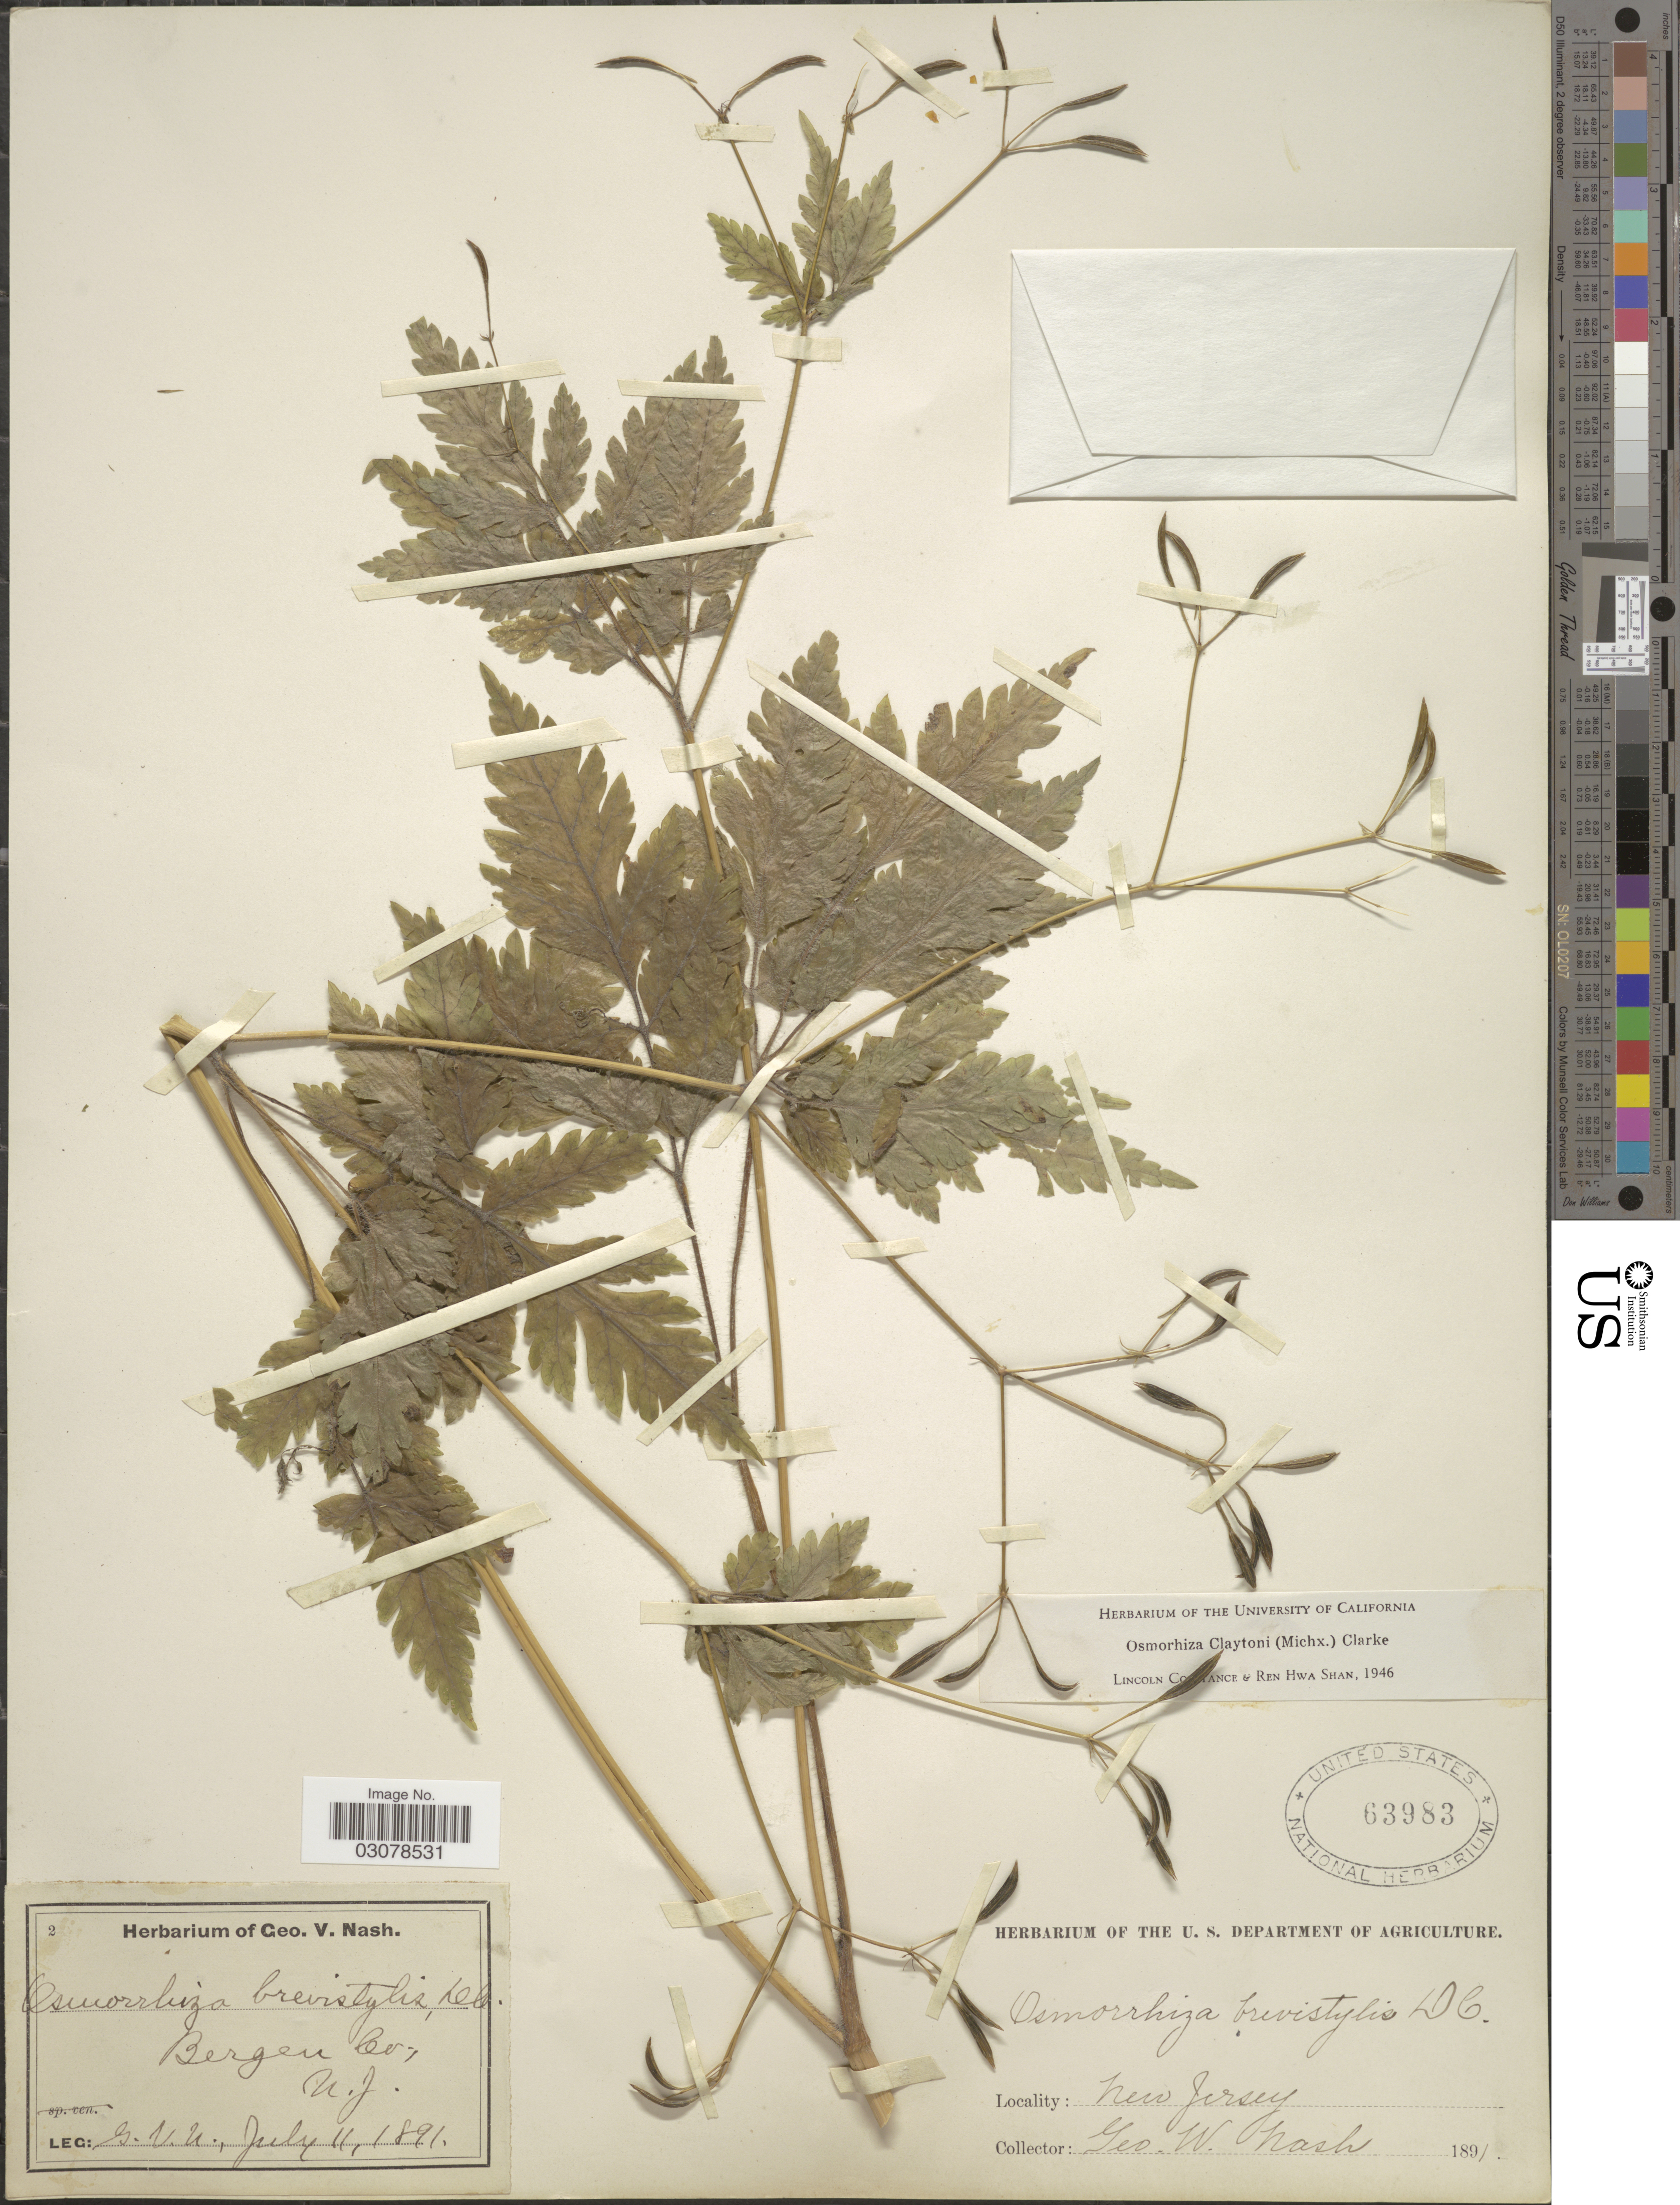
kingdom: Plantae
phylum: Tracheophyta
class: Magnoliopsida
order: Apiales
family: Apiaceae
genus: Osmorhiza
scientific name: Osmorhiza claytonii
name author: (Michx.) C.B. Clarke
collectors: G. V. Nash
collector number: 2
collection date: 1891-07-11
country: United States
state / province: New Jersey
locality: Bergen Co.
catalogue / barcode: US 63983